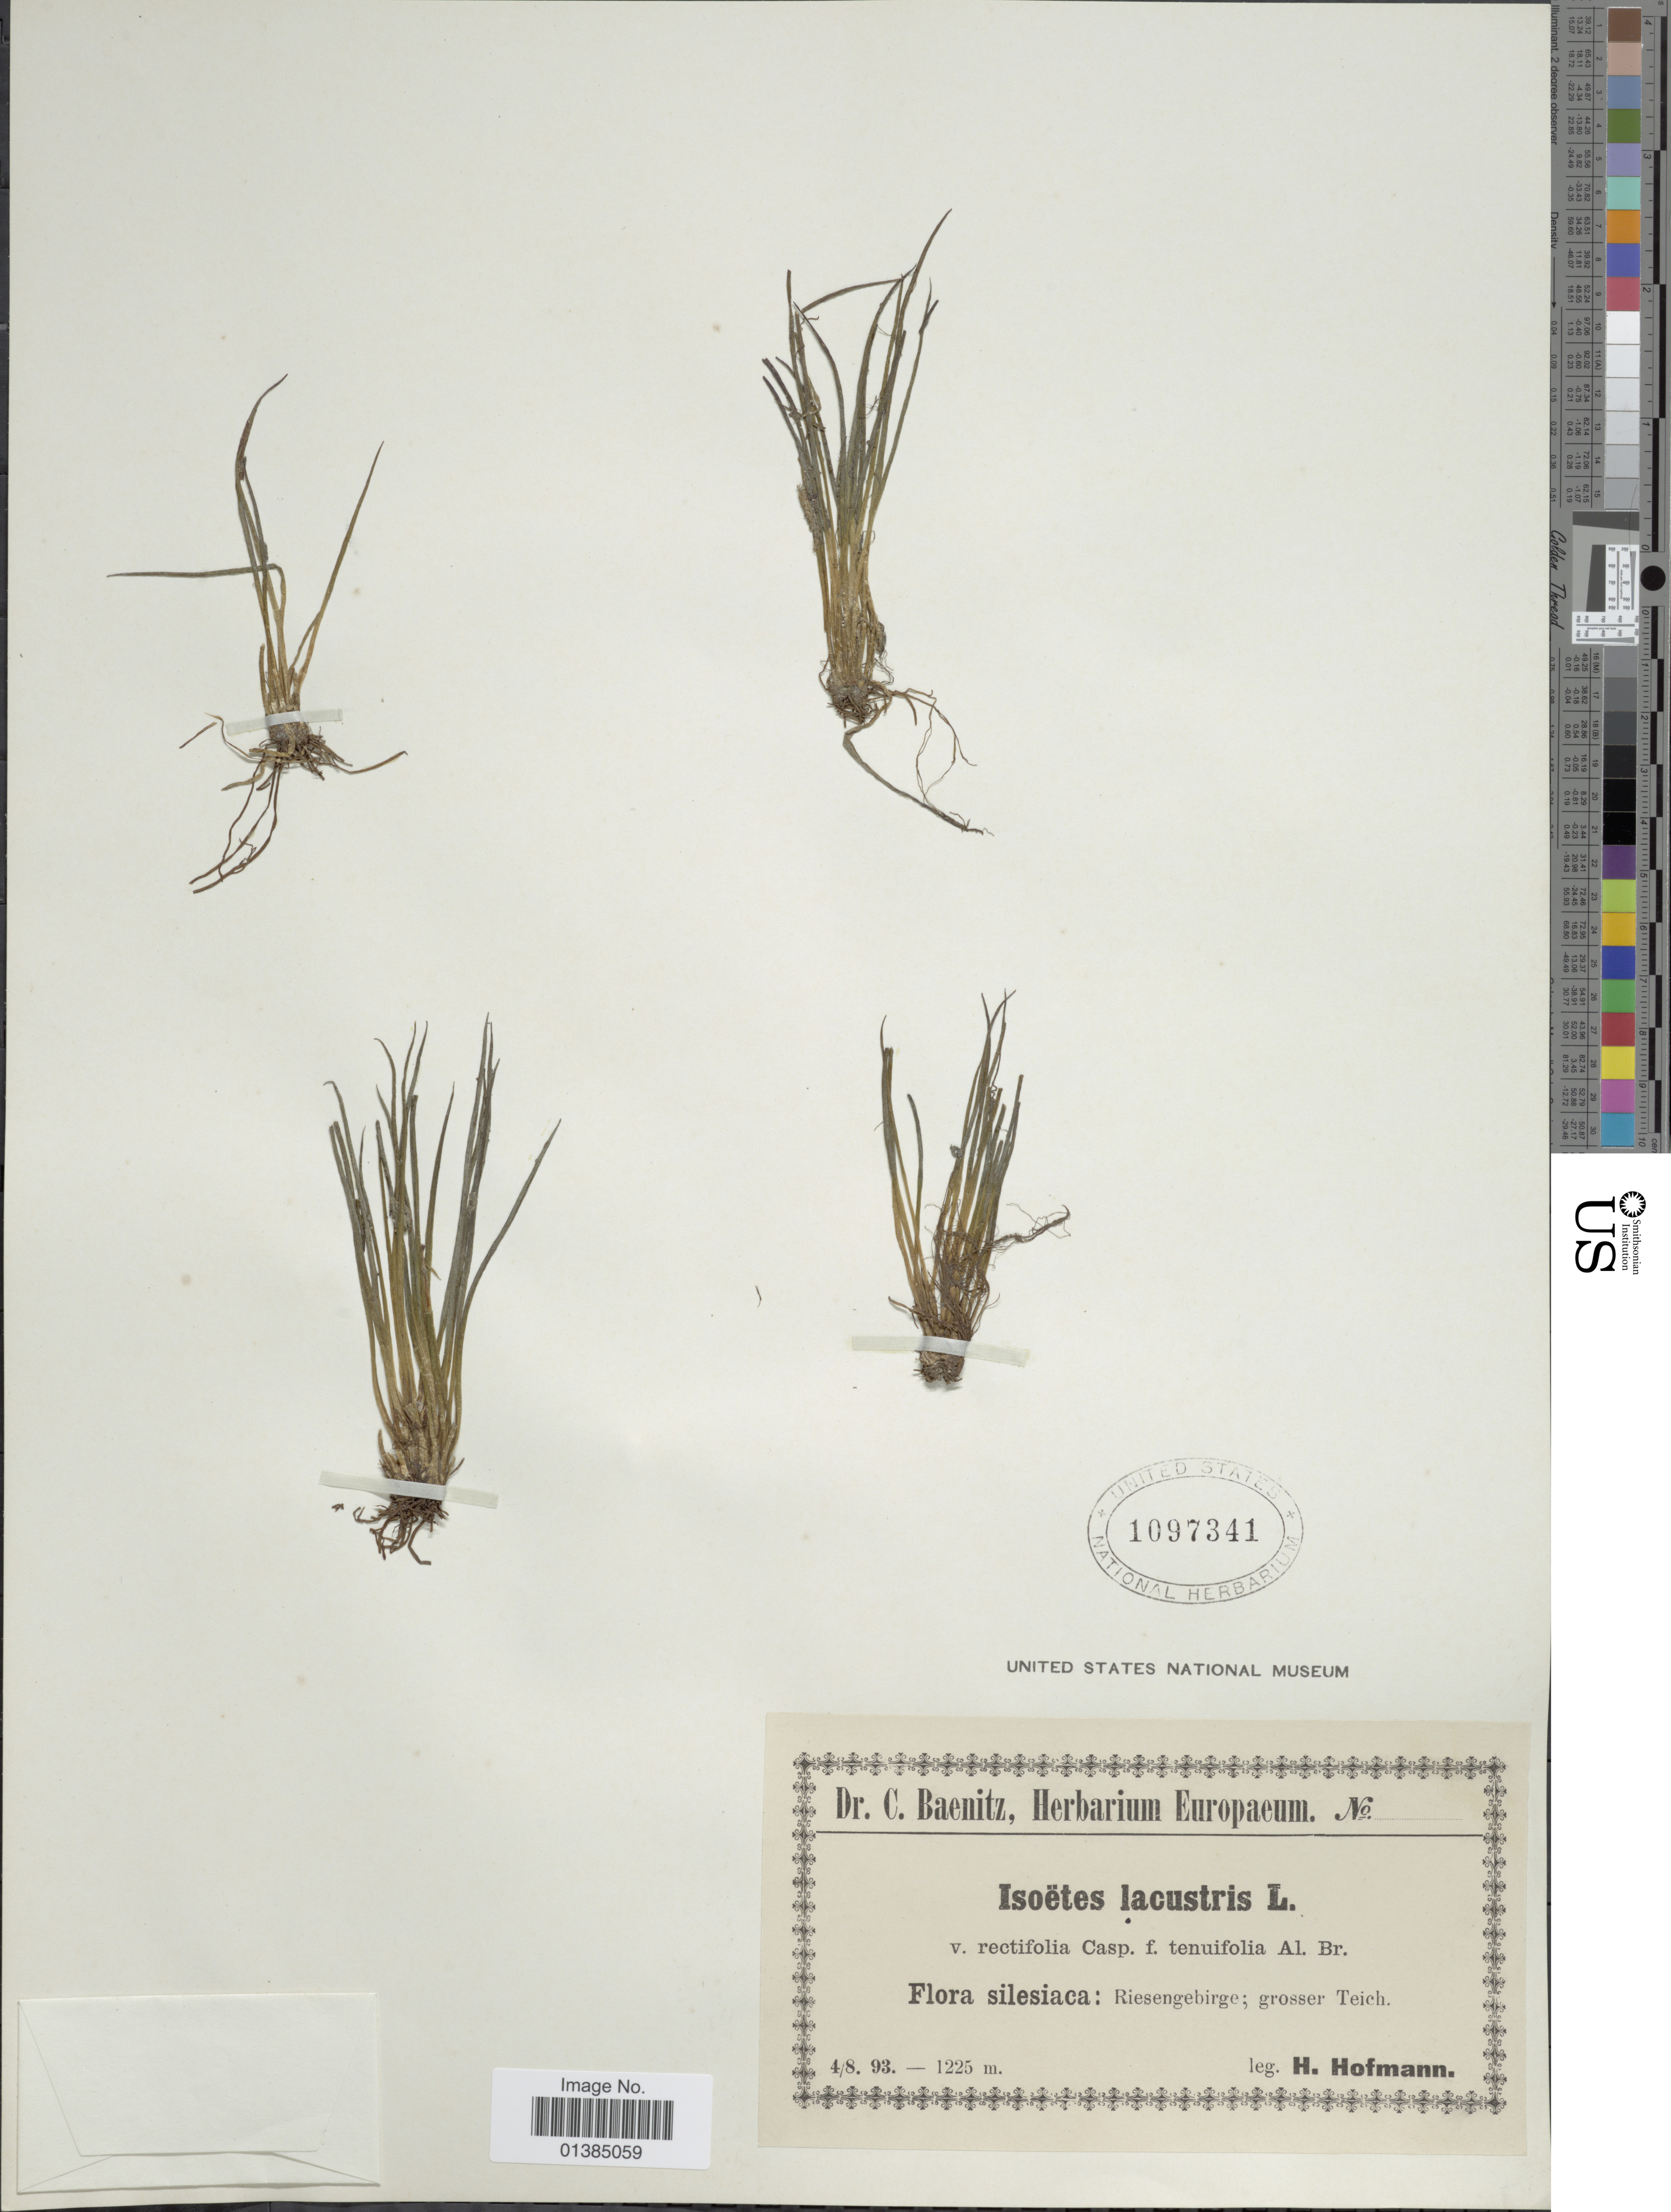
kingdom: Plantae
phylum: Tracheophyta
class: Lycopodiopsida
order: Isoetales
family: Isoetaceae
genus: Isoetes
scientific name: Isoetes lacustris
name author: L.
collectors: H. Hofmann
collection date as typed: Transcribed d/m/y: 4/8/93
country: Poland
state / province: Dolnoslaskie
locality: Silesiaca: Riesengebirge; grosser Teich.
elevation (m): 1225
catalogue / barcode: US 1097341